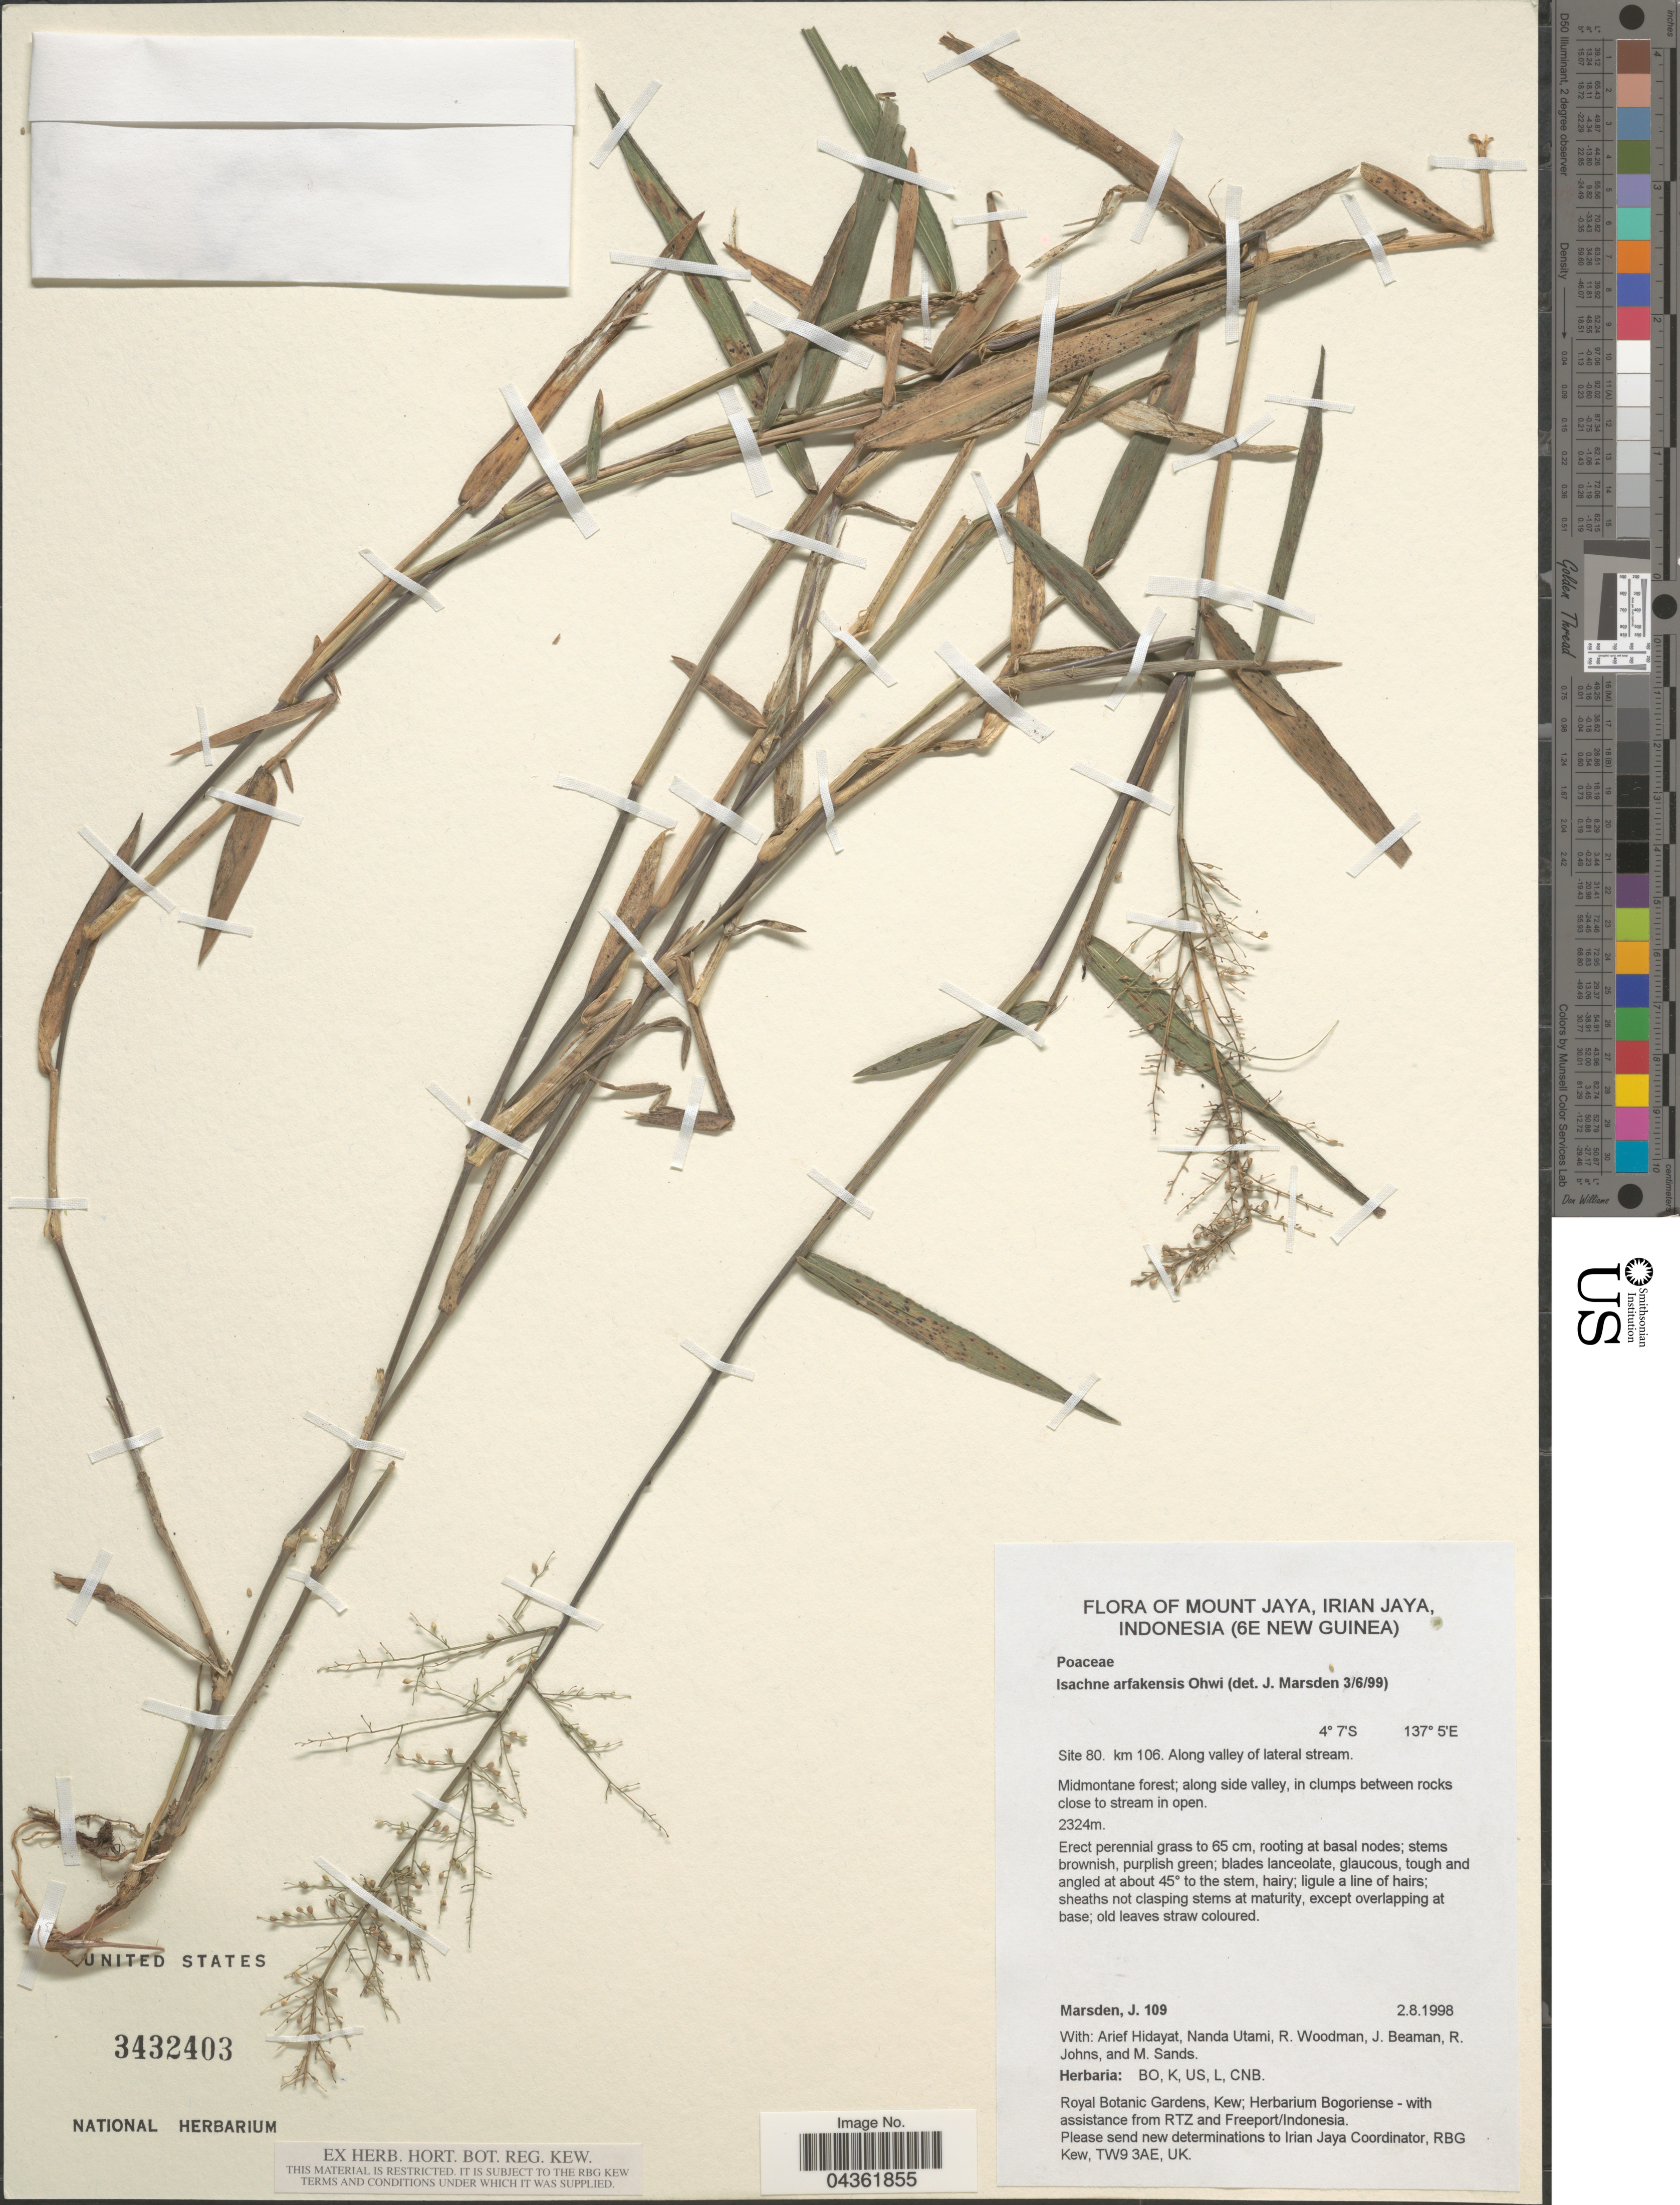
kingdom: Plantae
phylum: Tracheophyta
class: Liliopsida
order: Poales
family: Poaceae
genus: Isachne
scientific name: Isachne arfakensis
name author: Ohwi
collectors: J. Marsden, A. Hidayat, N. Utami & R. Woodman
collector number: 109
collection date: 1998-08-02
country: Indonesia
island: New Guinea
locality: Mount Jaya, Irian Jaya, (6E New Guines). Site 80, km 106. Along valley of lateral stream. Midmontane forest; along side valley, in clumps between rocks close to stream in open.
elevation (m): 2324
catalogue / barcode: US 3432403